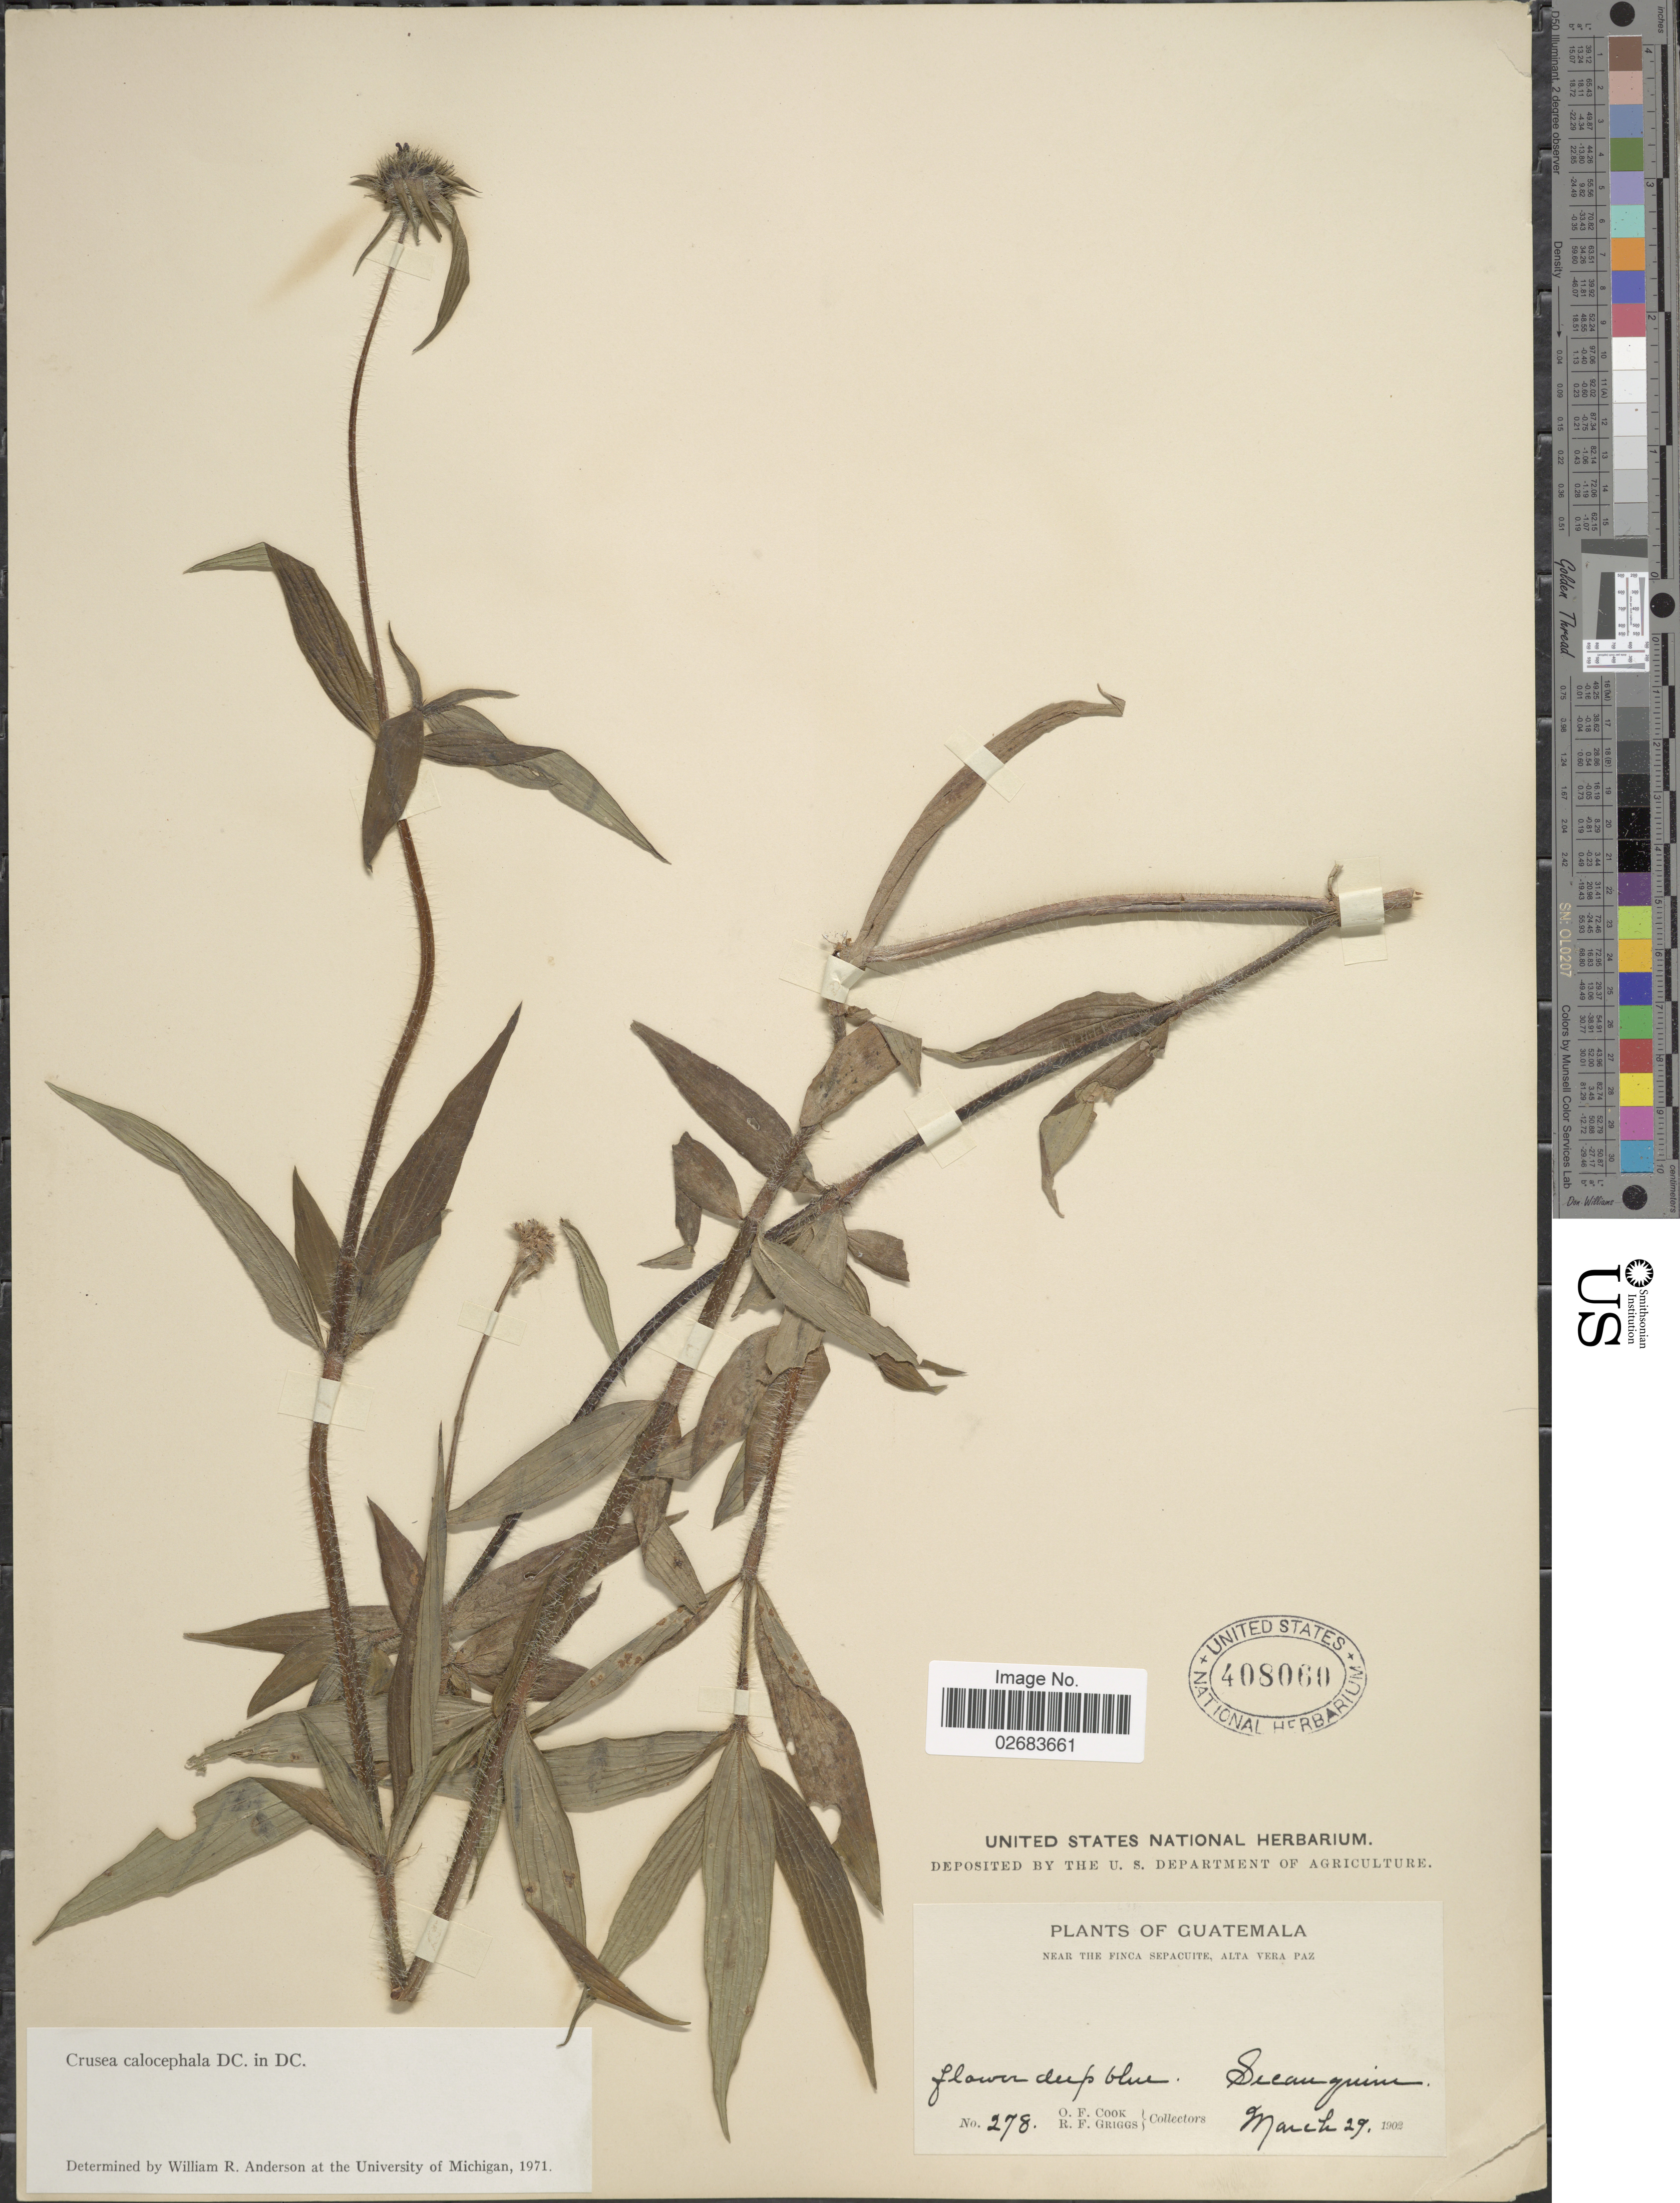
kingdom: Plantae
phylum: Tracheophyta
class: Magnoliopsida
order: Gentianales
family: Rubiaceae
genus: Crusea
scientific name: Crusea calocephala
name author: DC.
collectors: O. F. Cook & R. F. Griggs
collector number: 278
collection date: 1902-03-29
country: Guatemala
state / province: Alta Verapaz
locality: Near the Finca Sepacuite. Secanquim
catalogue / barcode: US 408060